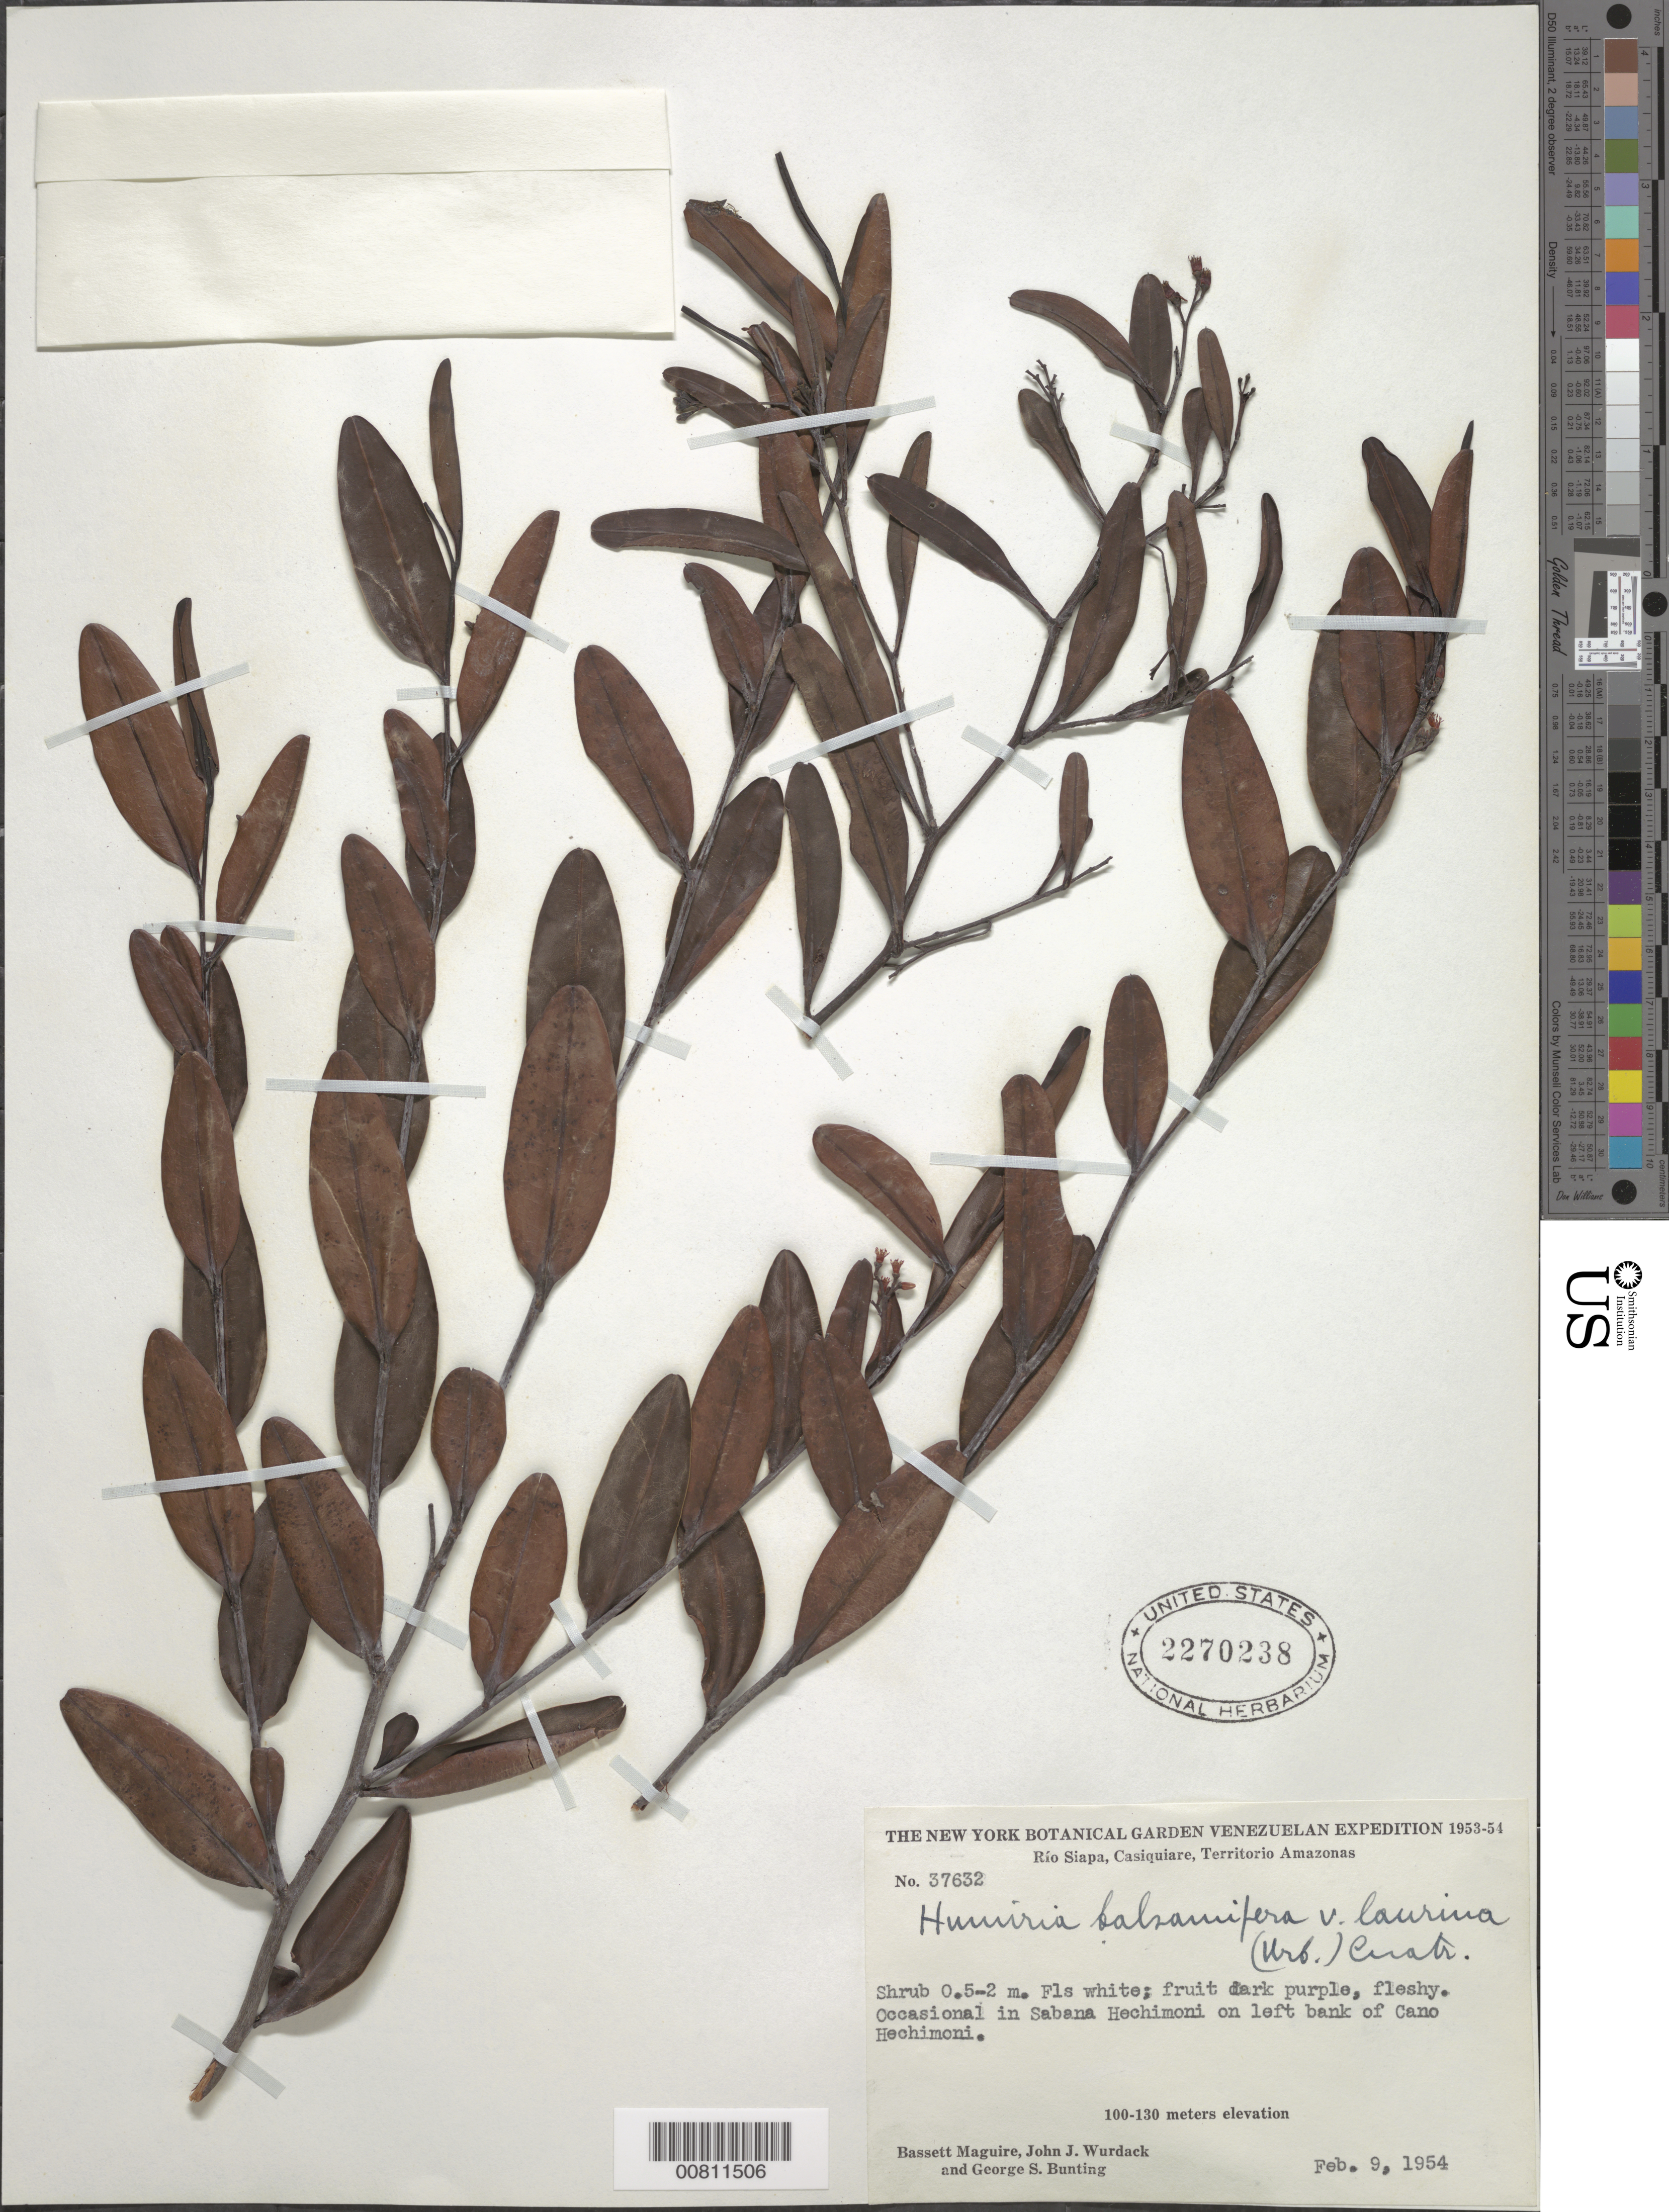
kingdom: Plantae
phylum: Tracheophyta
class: Magnoliopsida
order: Malpighiales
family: Humiriaceae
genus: Humiria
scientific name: Humiria balsamifera var. laurina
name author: Cuatrec.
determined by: Cuatrecasas, J.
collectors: B. Maguire, J. J. Wurdack & G. S. Bunting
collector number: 37632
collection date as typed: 9-Feb-54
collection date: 1954-02-09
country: Venezuela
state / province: Amazonas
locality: Sabana Hechimoni, 8 km above mouth of Caño Hechimoni; Río Siapa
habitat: Savanna and caño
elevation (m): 100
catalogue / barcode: US 2270238